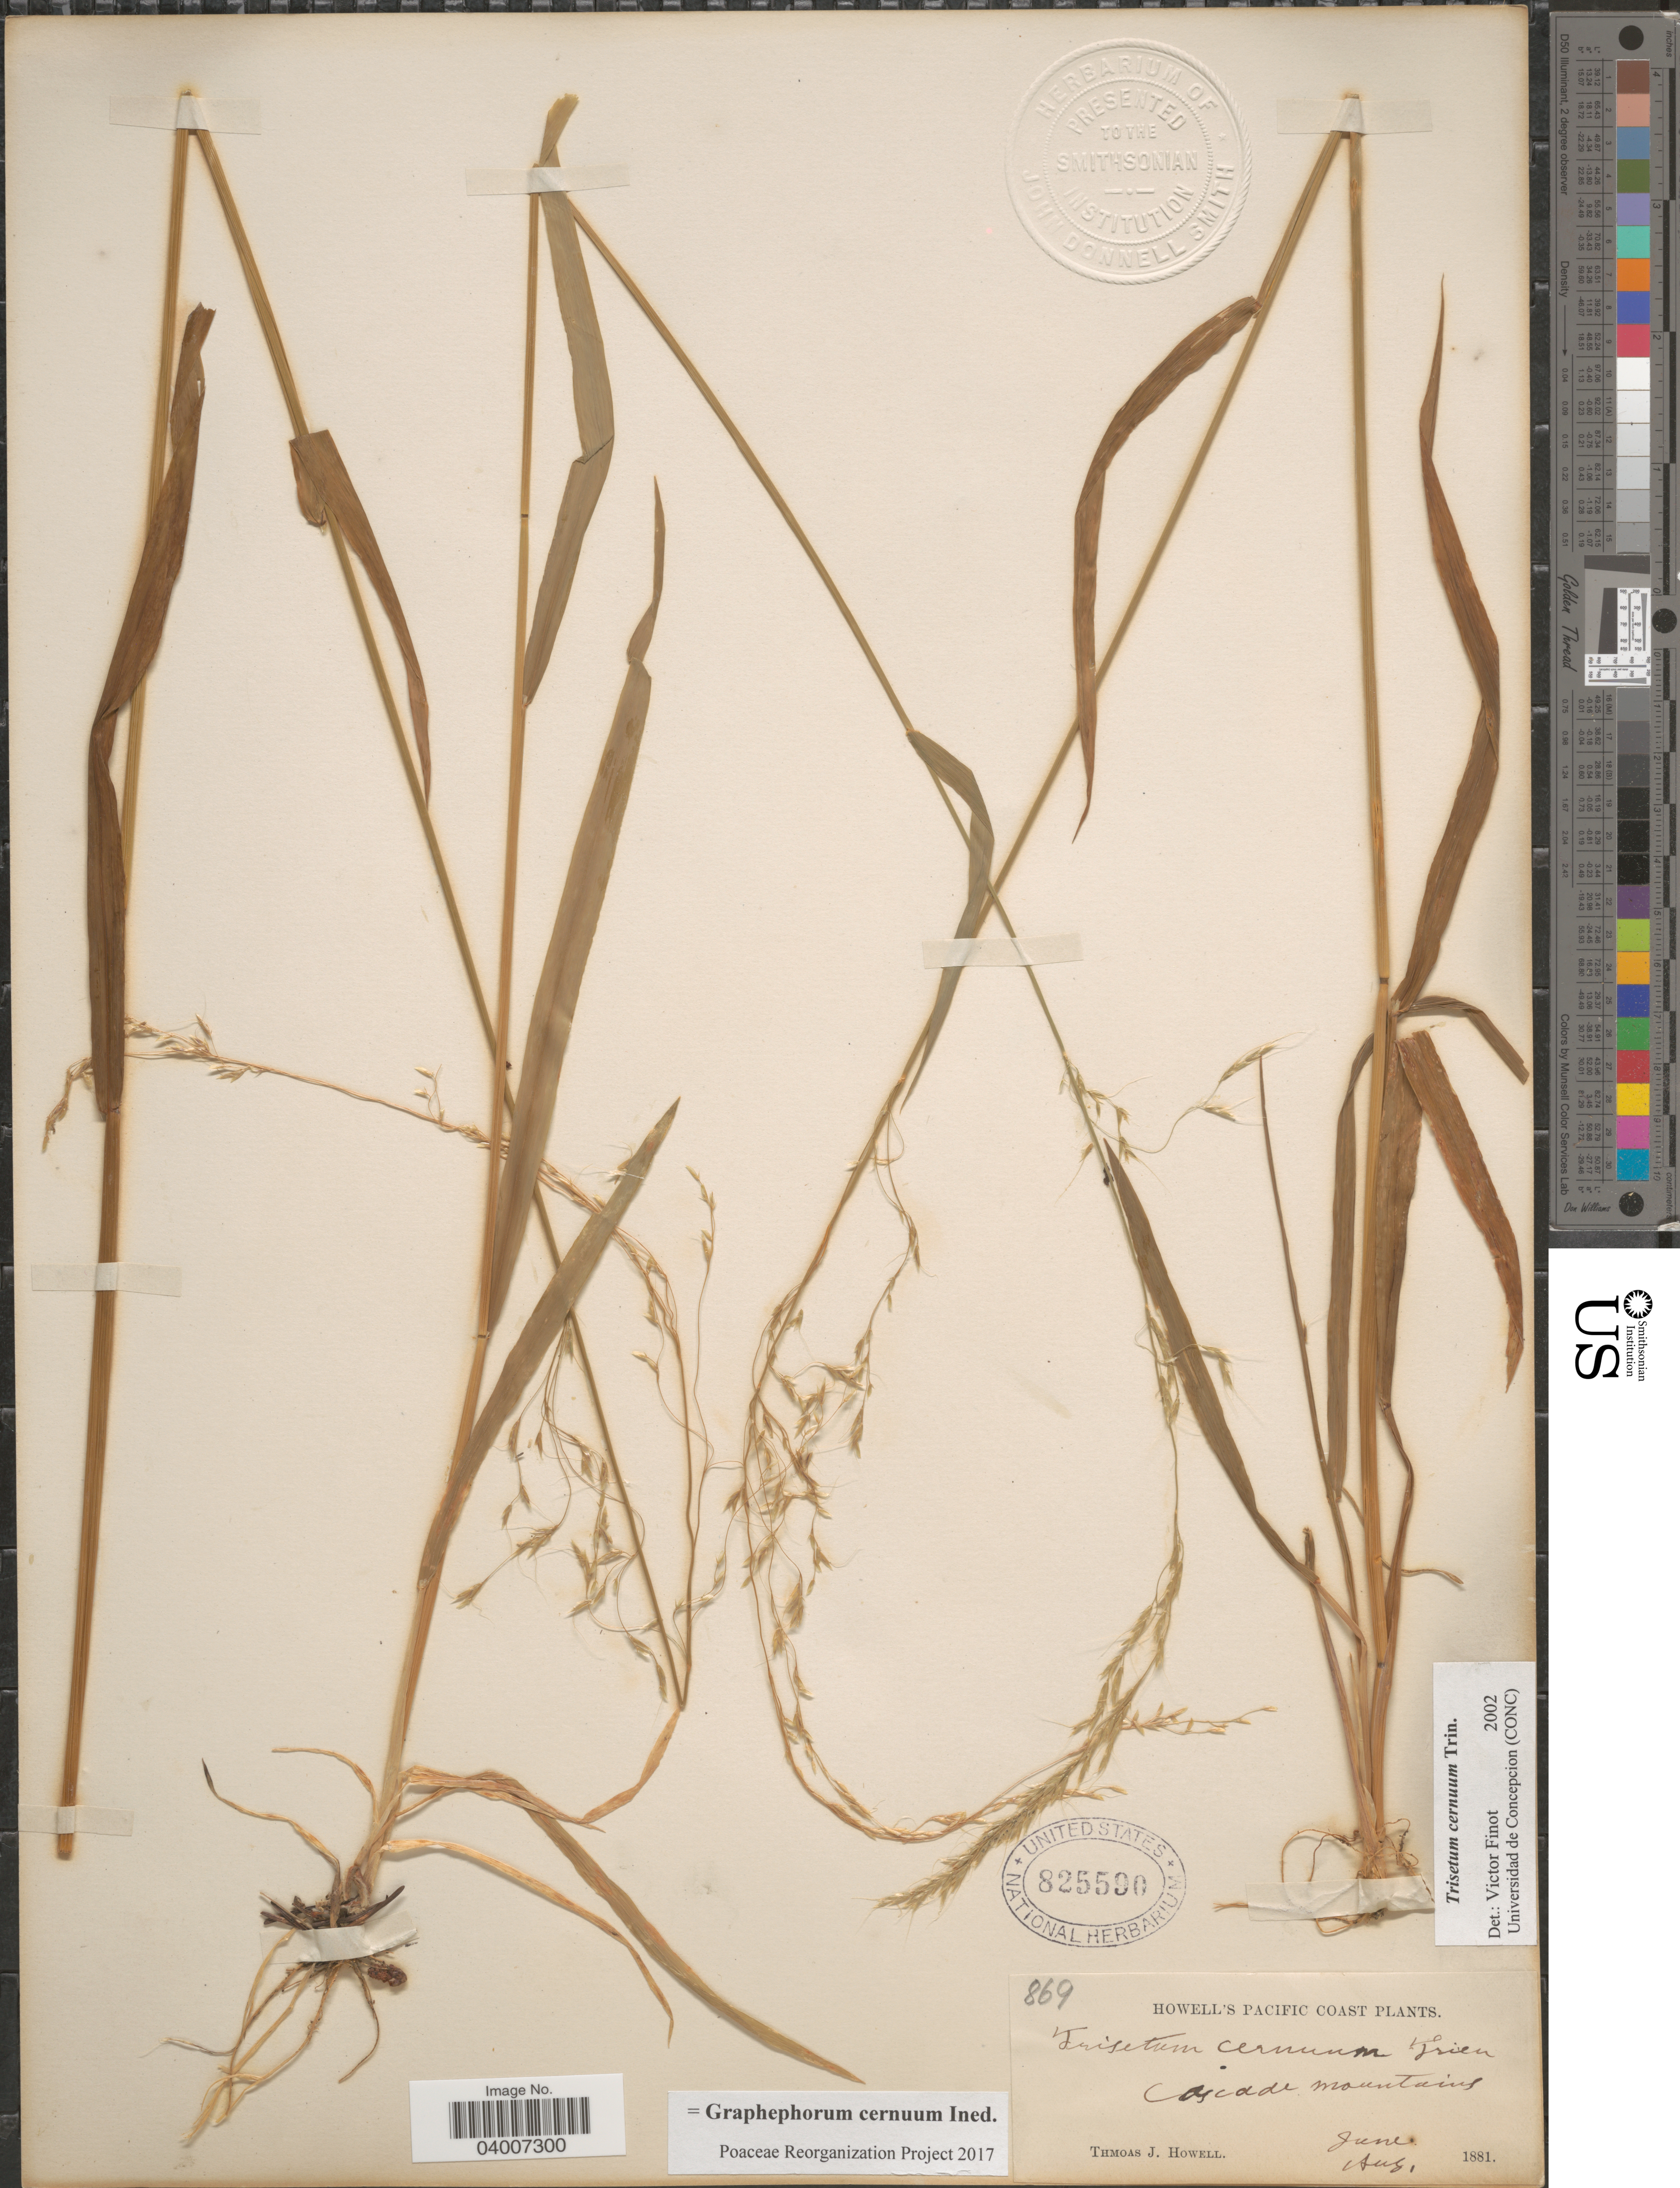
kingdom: Plantae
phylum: Tracheophyta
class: Liliopsida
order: Poales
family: Poaceae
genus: Graphephorum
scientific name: Graphephorum cernuum ined.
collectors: T. J. Howell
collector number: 869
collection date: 1881-06/1881-08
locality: Pacific Coast. Cascade mountains.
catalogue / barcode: US 825590